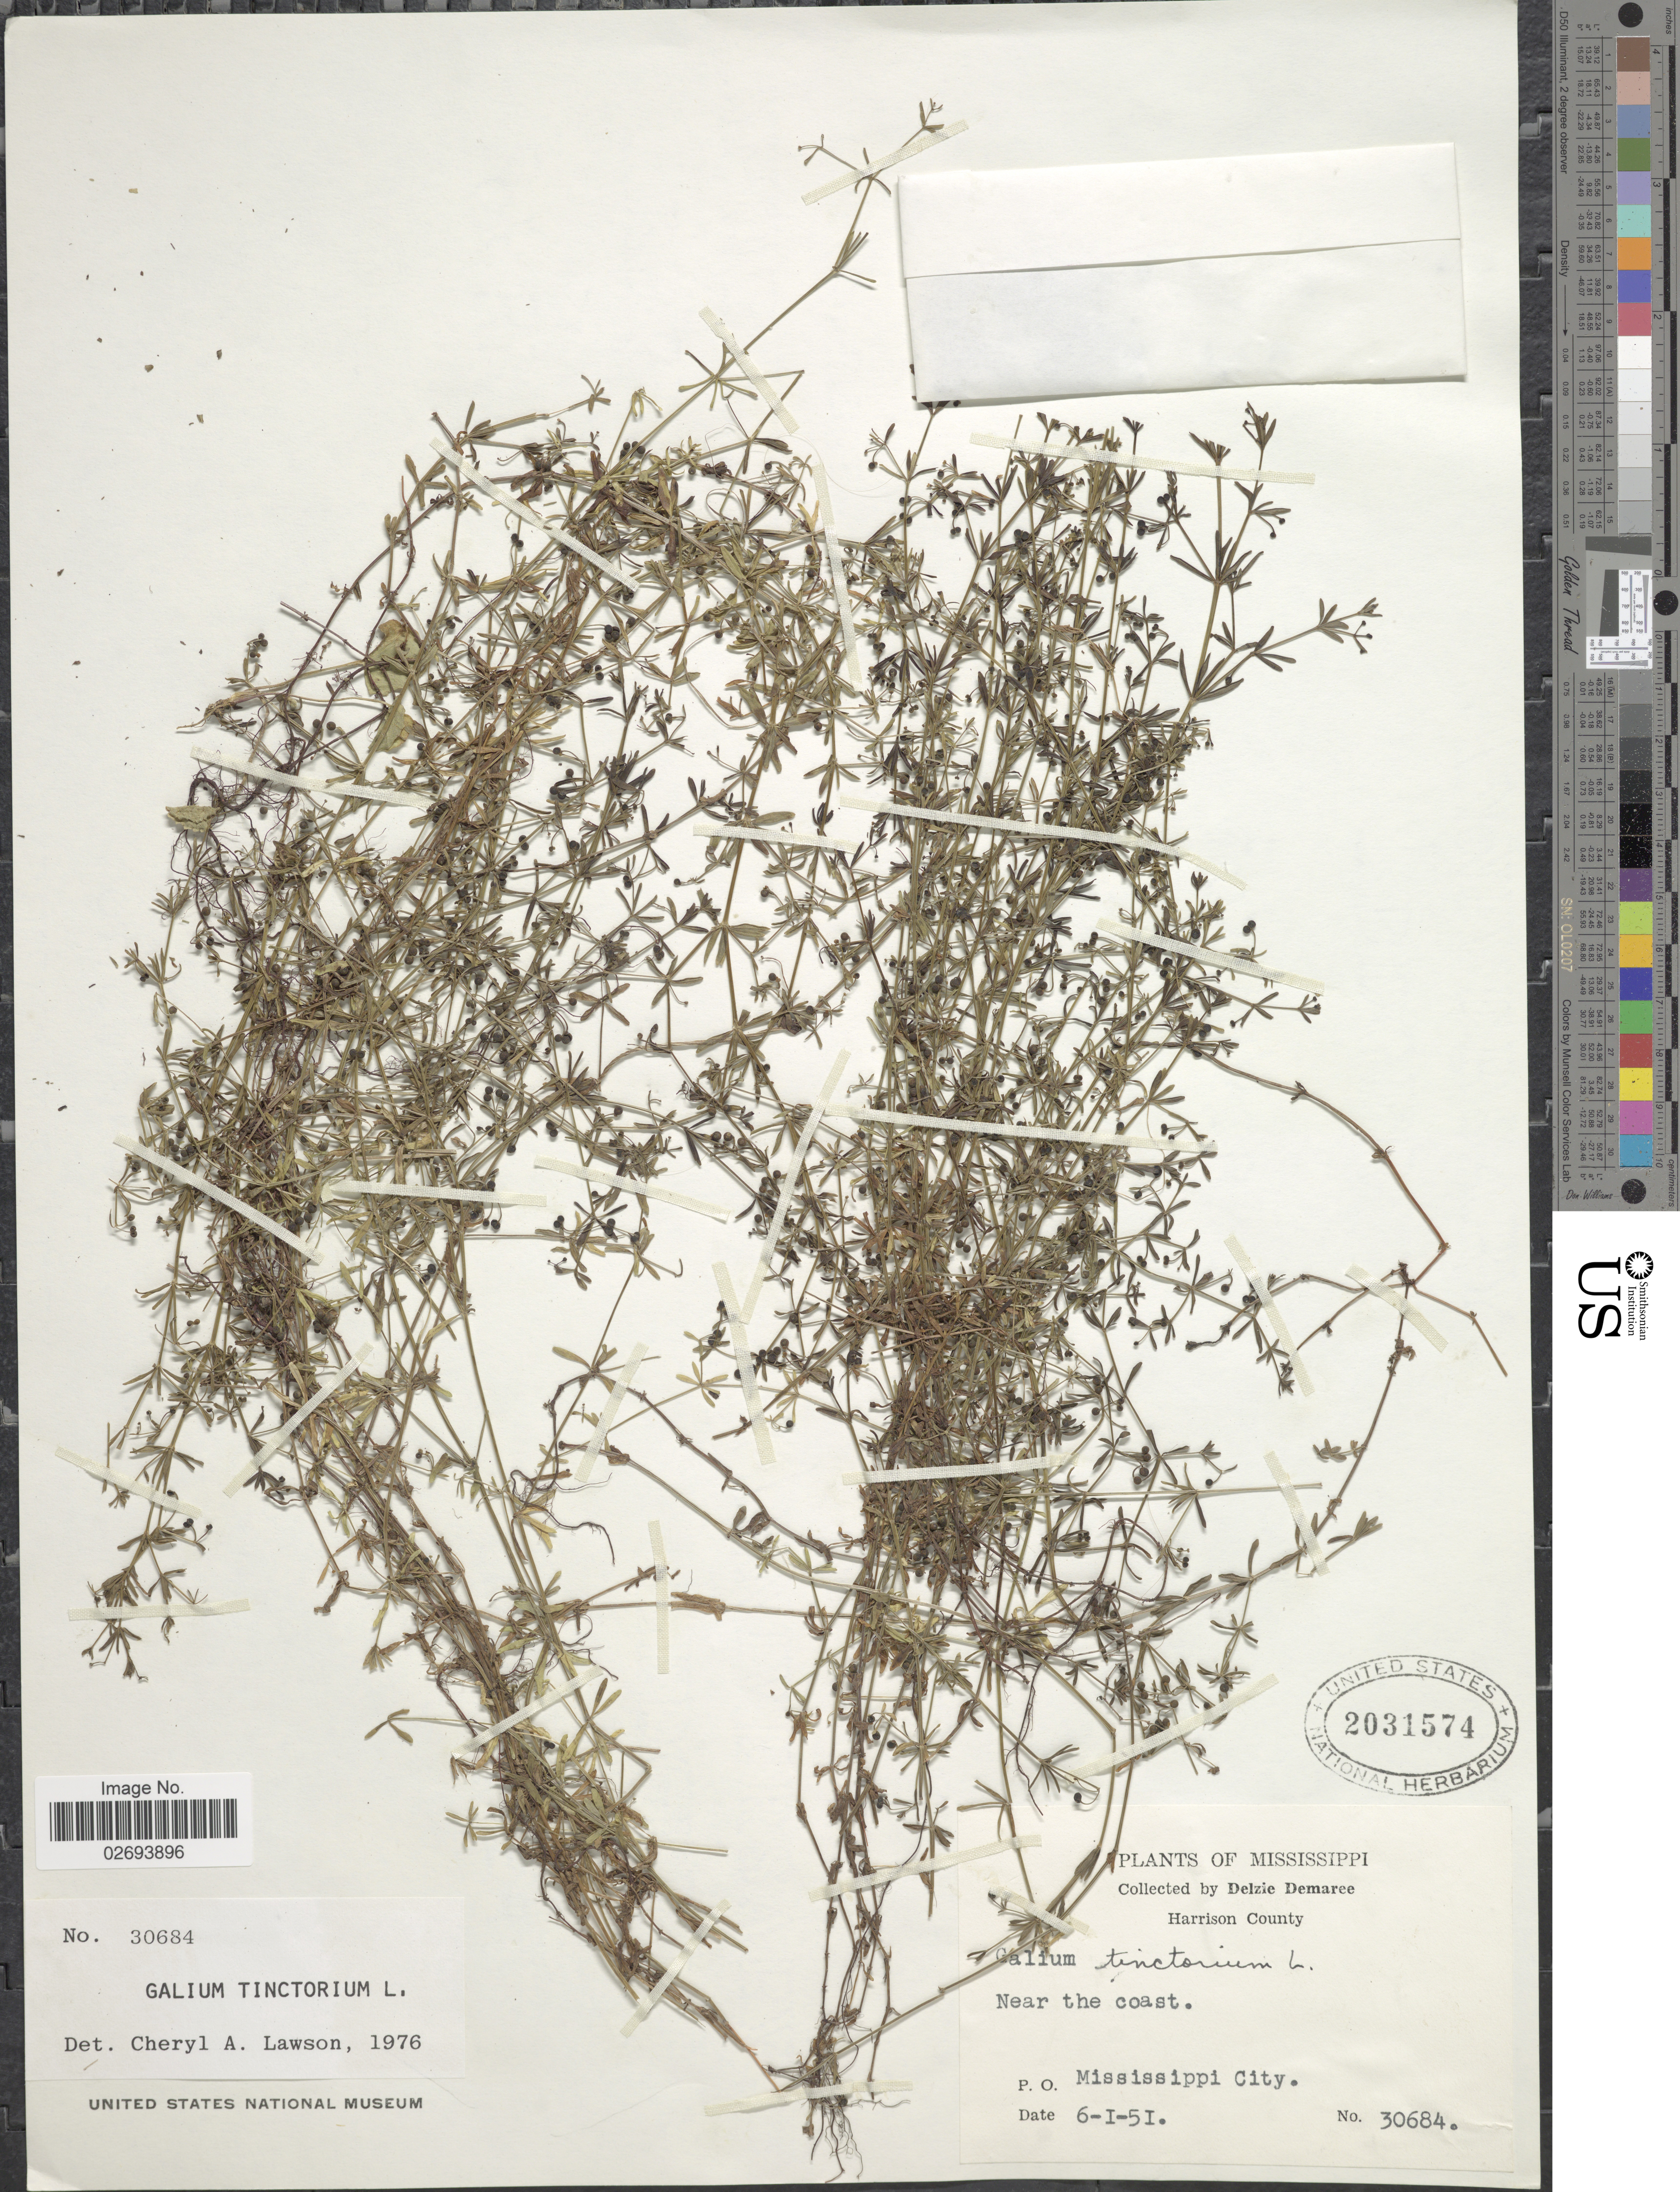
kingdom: Plantae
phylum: Tracheophyta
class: Magnoliopsida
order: Gentianales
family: Rubiaceae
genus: Galium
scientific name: Galium tinctorium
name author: (L.) Scop.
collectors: D. Demaree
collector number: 30684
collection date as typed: Transcribed d/m/y: 6/1/51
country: United States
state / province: Mississippi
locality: Harrison County. Near the coast. Mississippi City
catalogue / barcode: US 2031574